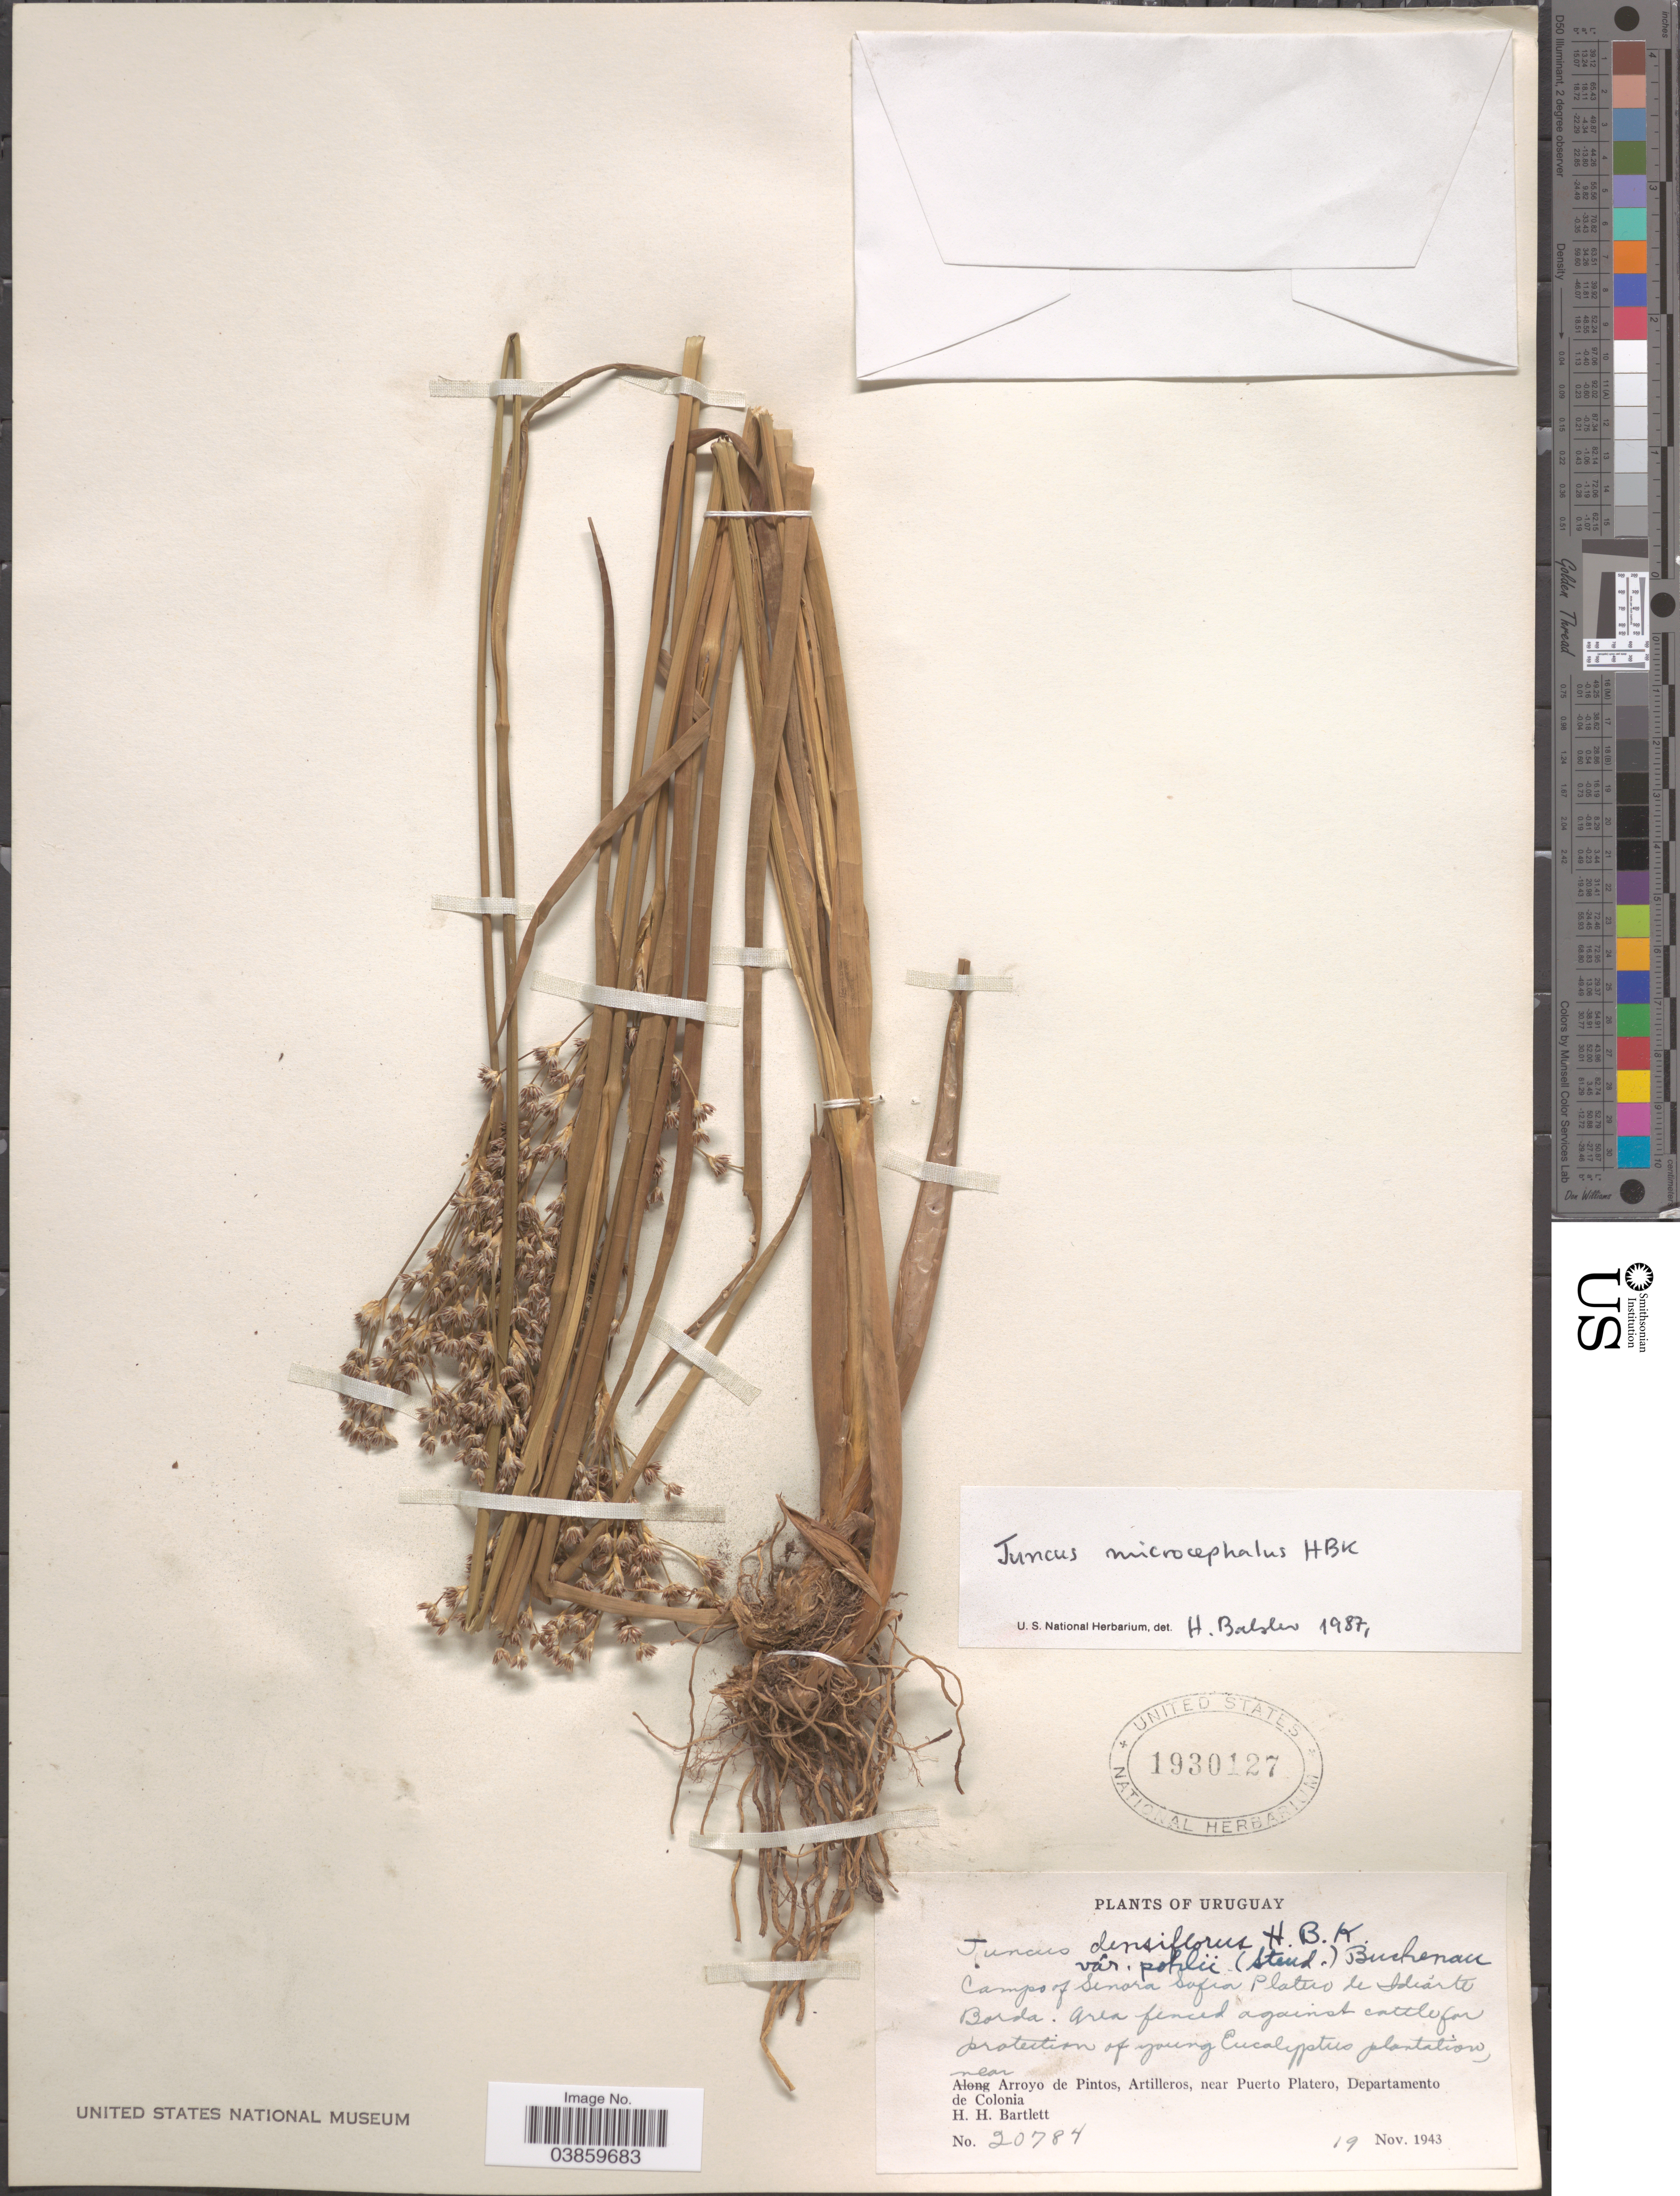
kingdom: Plantae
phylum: Tracheophyta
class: Liliopsida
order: Poales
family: Juncaceae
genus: Juncus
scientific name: Juncus microcephalus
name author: Kunth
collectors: H. H. Bartlett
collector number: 20784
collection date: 1943-11-19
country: Uruguay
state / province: Colonia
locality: Campo of Senora Sofia Platero de Idiarte Borda, near Arroyo de Pintos, Artilleros, near Puerto Platero, Departamento de Colonia.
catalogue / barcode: US 1930127